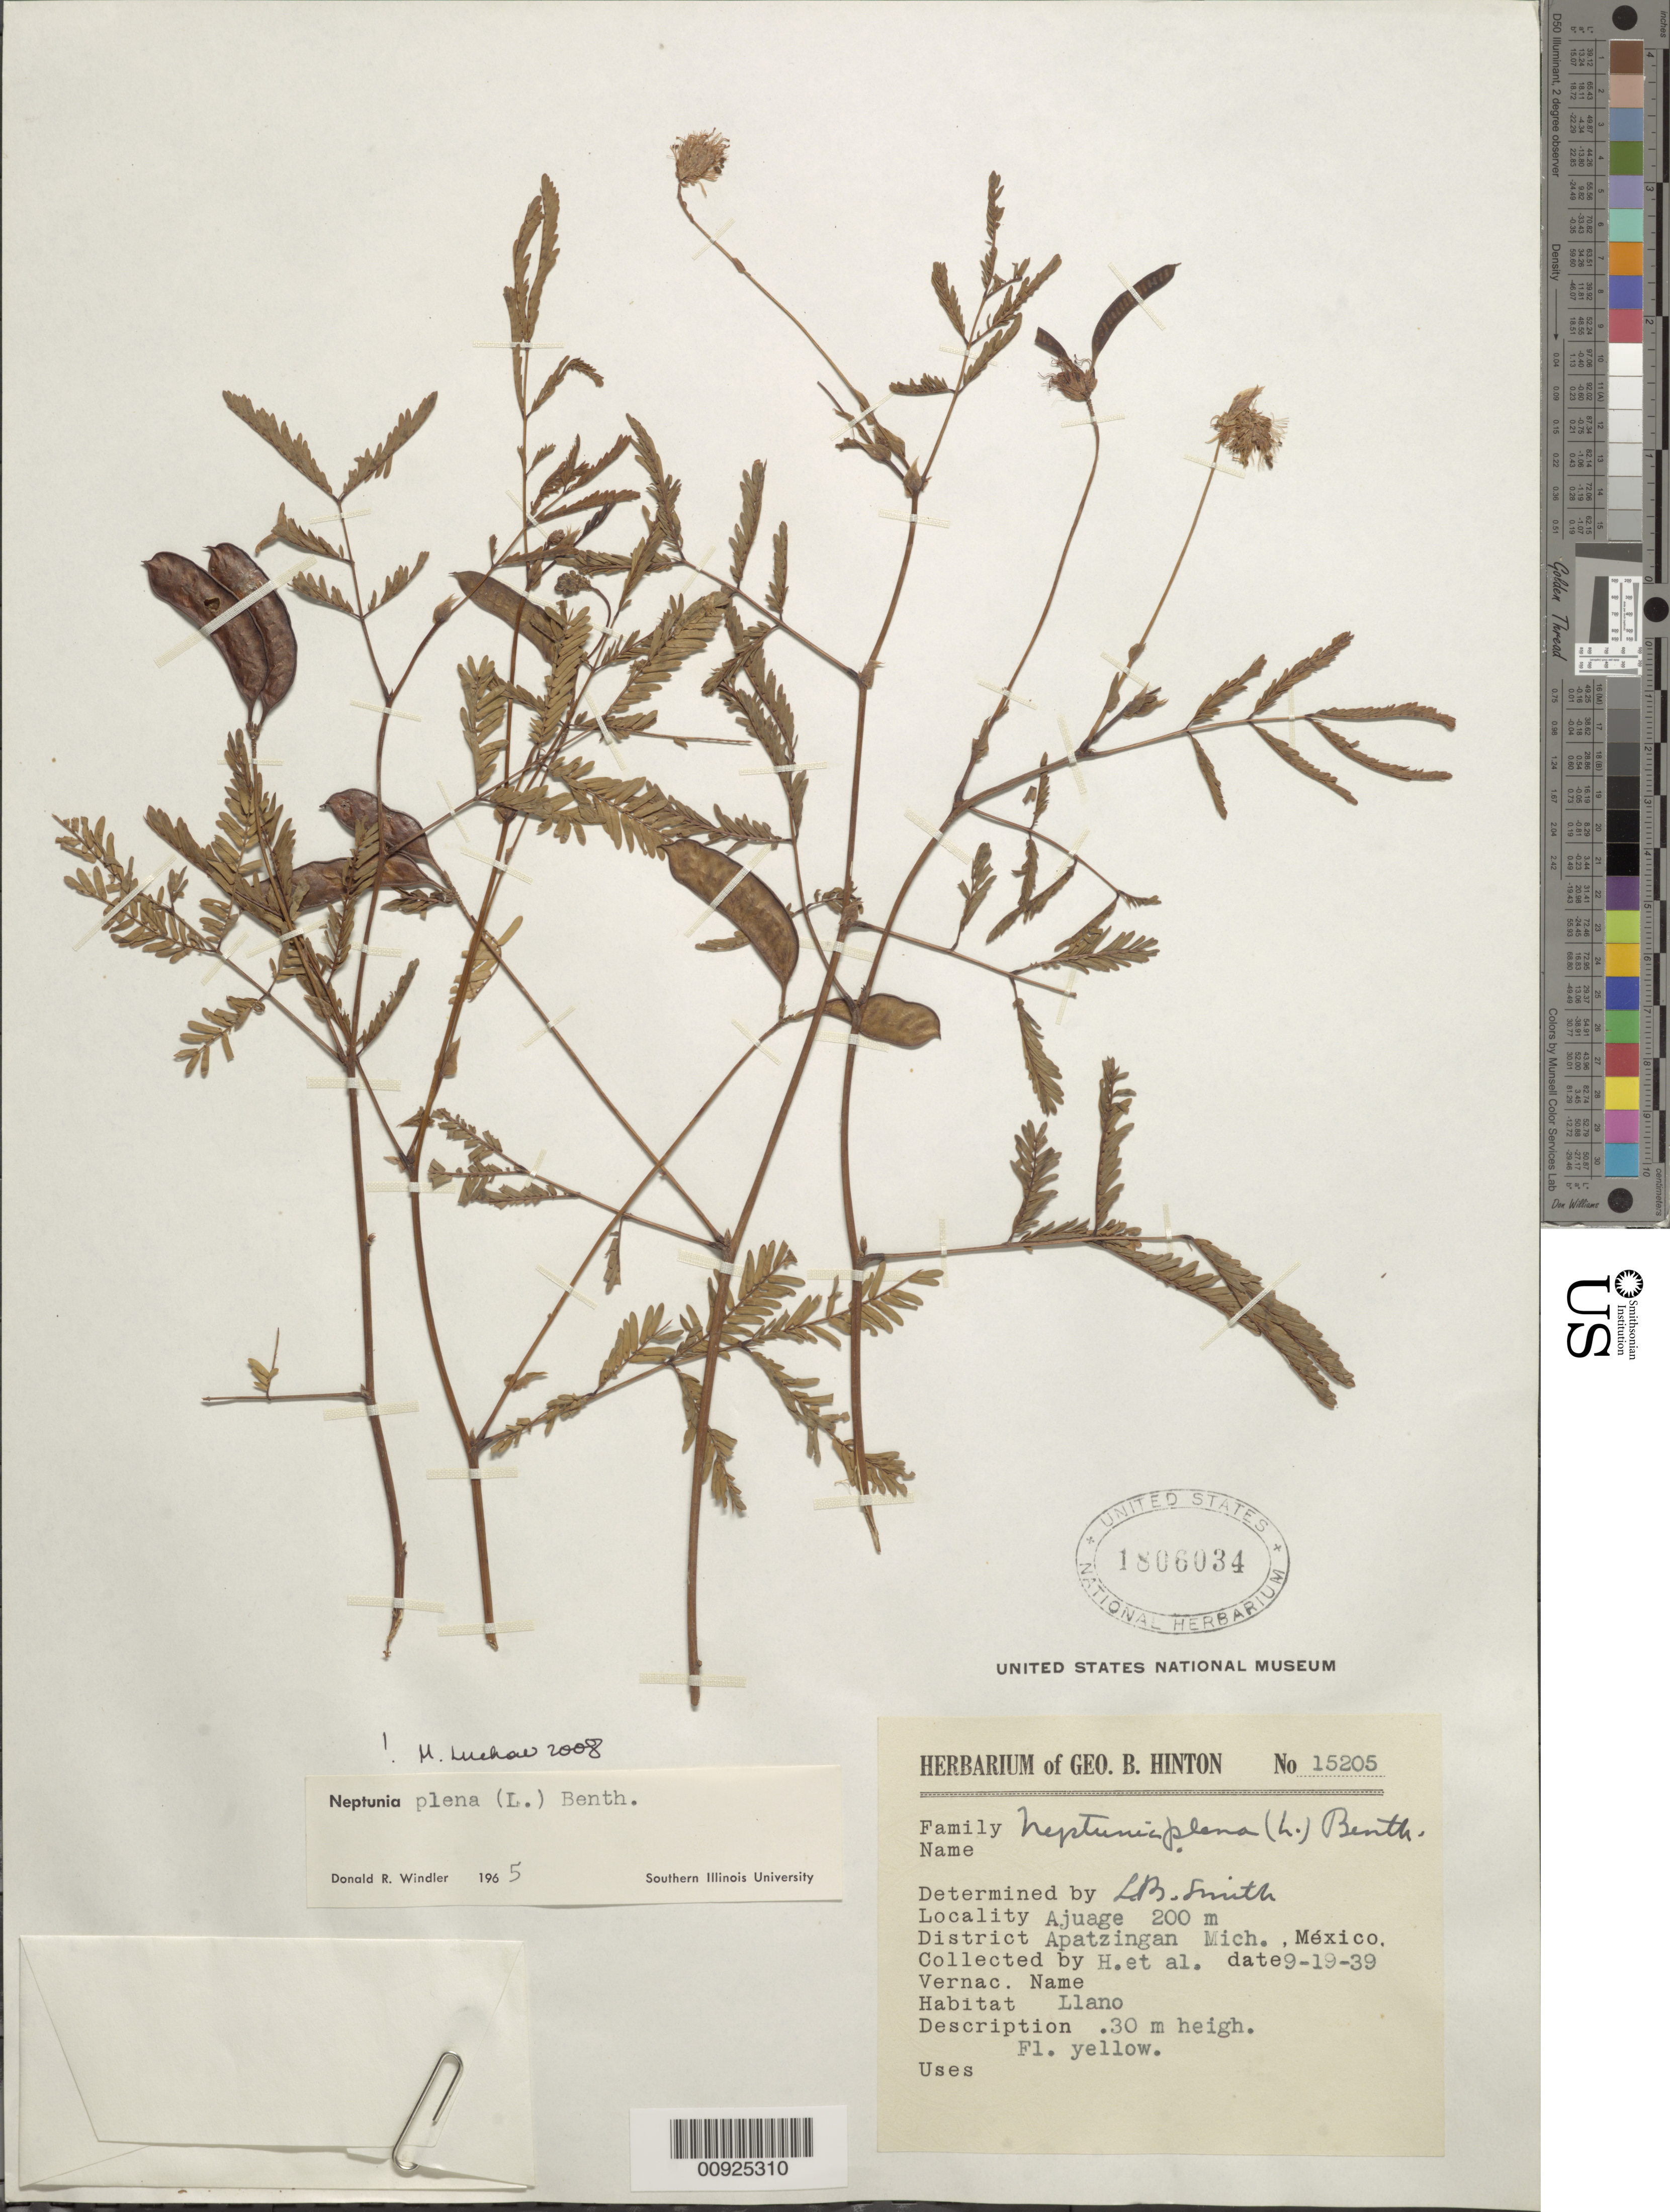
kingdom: Plantae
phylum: Tracheophyta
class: Magnoliopsida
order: Fabales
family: Fabaceae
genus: Neptunia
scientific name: Neptunia plena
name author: (L.) Benth.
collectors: G. B. Hinton & et al.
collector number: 15205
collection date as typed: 19 Sep 1939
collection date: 1939-09-19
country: Mexico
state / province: Michoacán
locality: Ajuage, District Apatzingan, Michoacán.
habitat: Llano.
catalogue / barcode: US 1806034